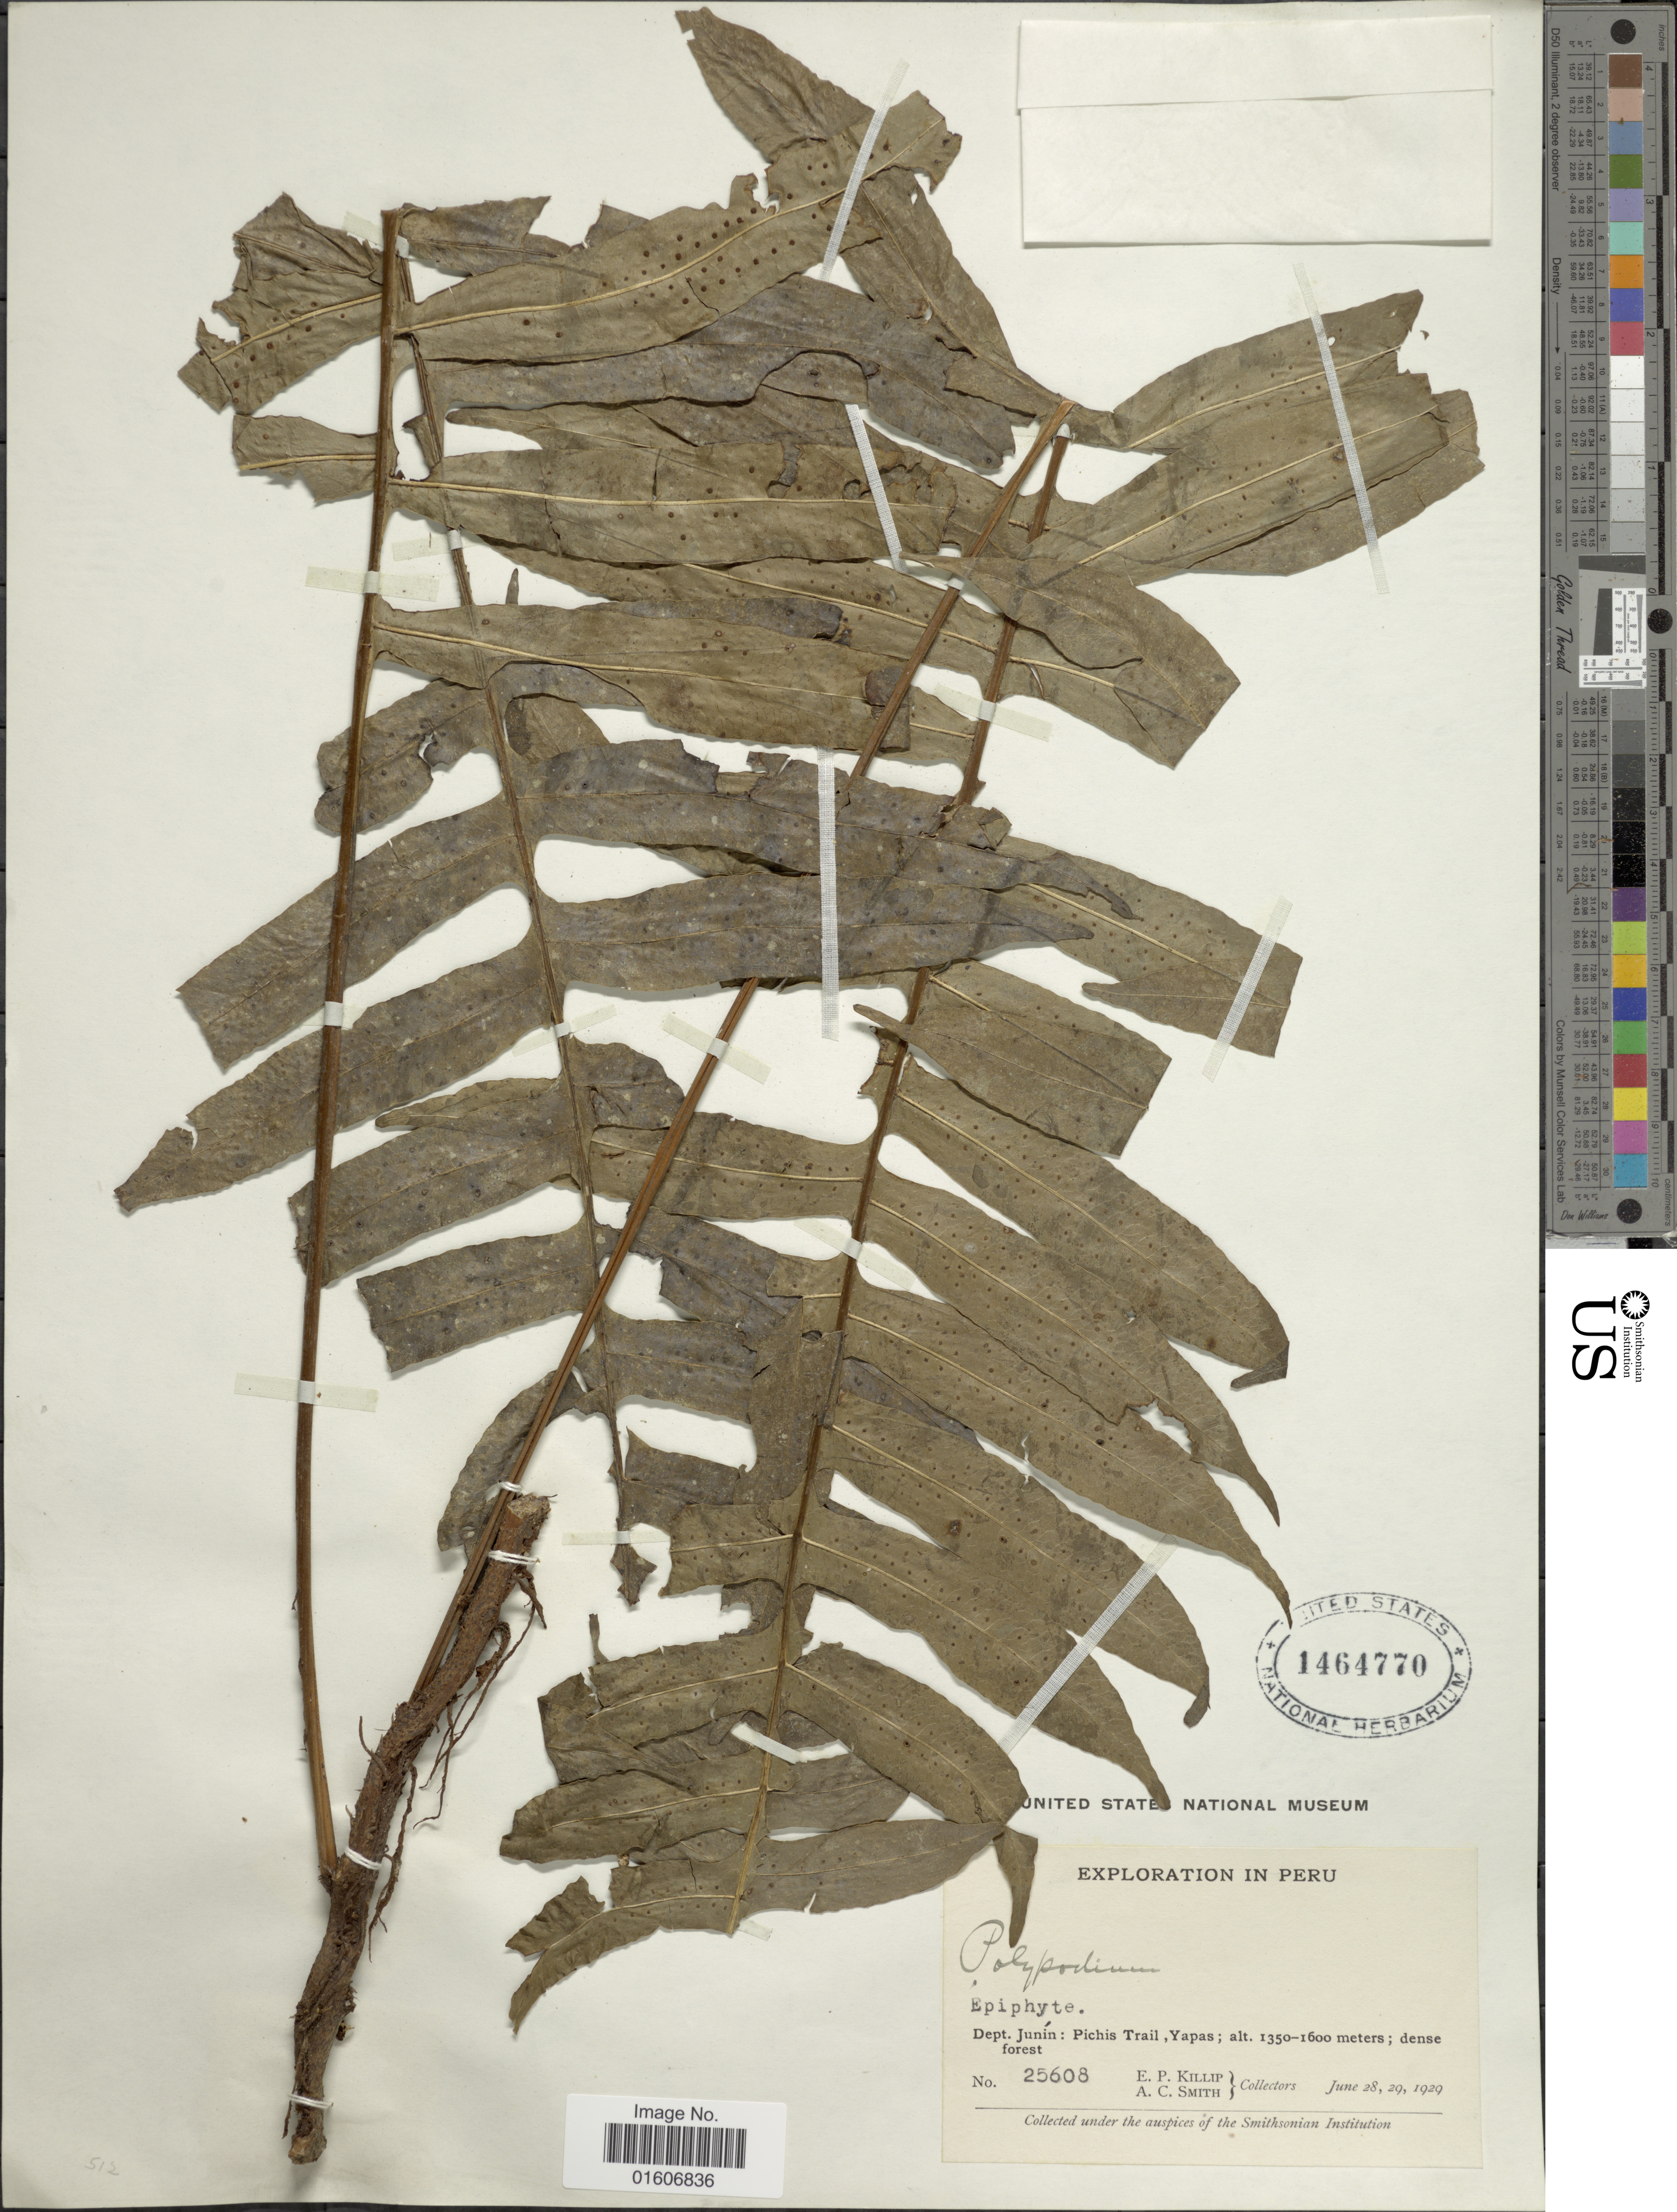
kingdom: Plantae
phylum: Tracheophyta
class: Polypodiopsida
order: Polypodiales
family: Polypodiaceae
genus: Serpocaulon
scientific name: Serpocaulon meniscifolium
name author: (Langsd. & Fisch.) A.R. Sm.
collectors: E. P. Killip & A. C. Smith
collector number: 25608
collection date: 1929-06-28/1929-06-29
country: Peru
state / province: Junín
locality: Dept. Junín: Pichis Trail, Yapas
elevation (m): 1350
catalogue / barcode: US 1464770